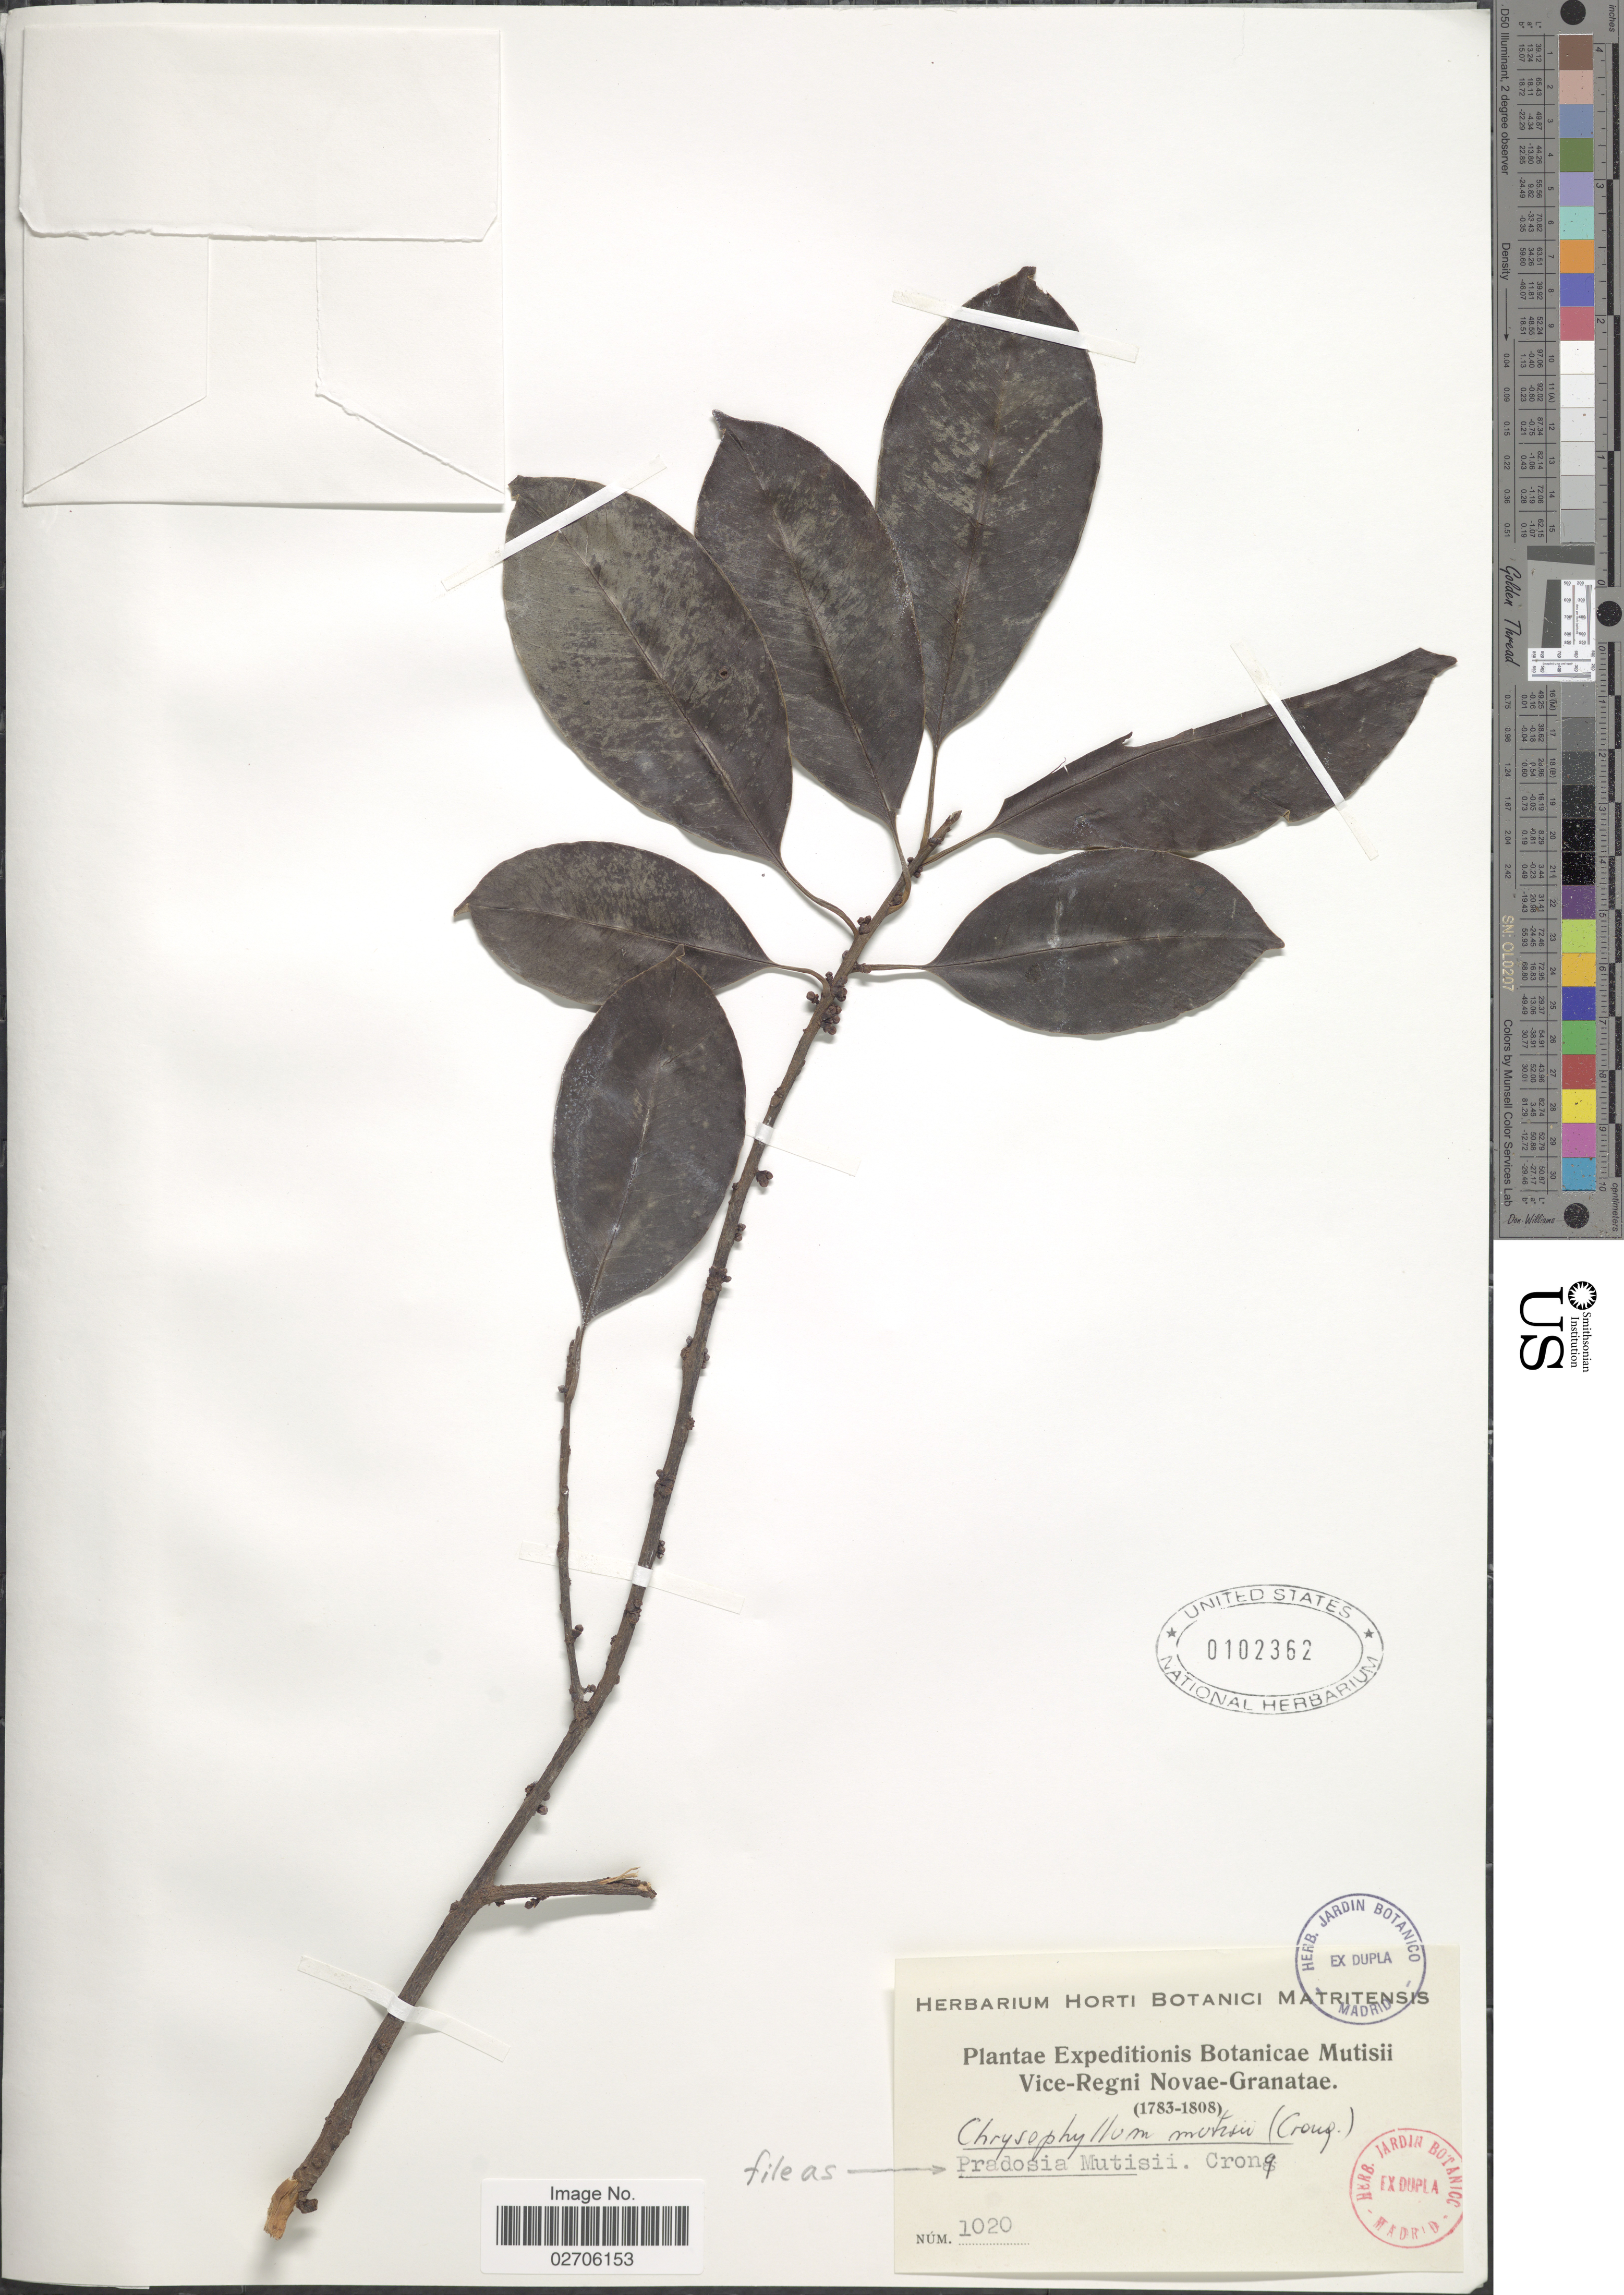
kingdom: Plantae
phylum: Tracheophyta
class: Magnoliopsida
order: Ericales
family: Sapotaceae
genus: Pradosia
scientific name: Pradosia mutisii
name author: Cronq.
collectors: Expeditions Botanicae Mutisii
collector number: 1020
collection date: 1783/1808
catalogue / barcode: US 102362